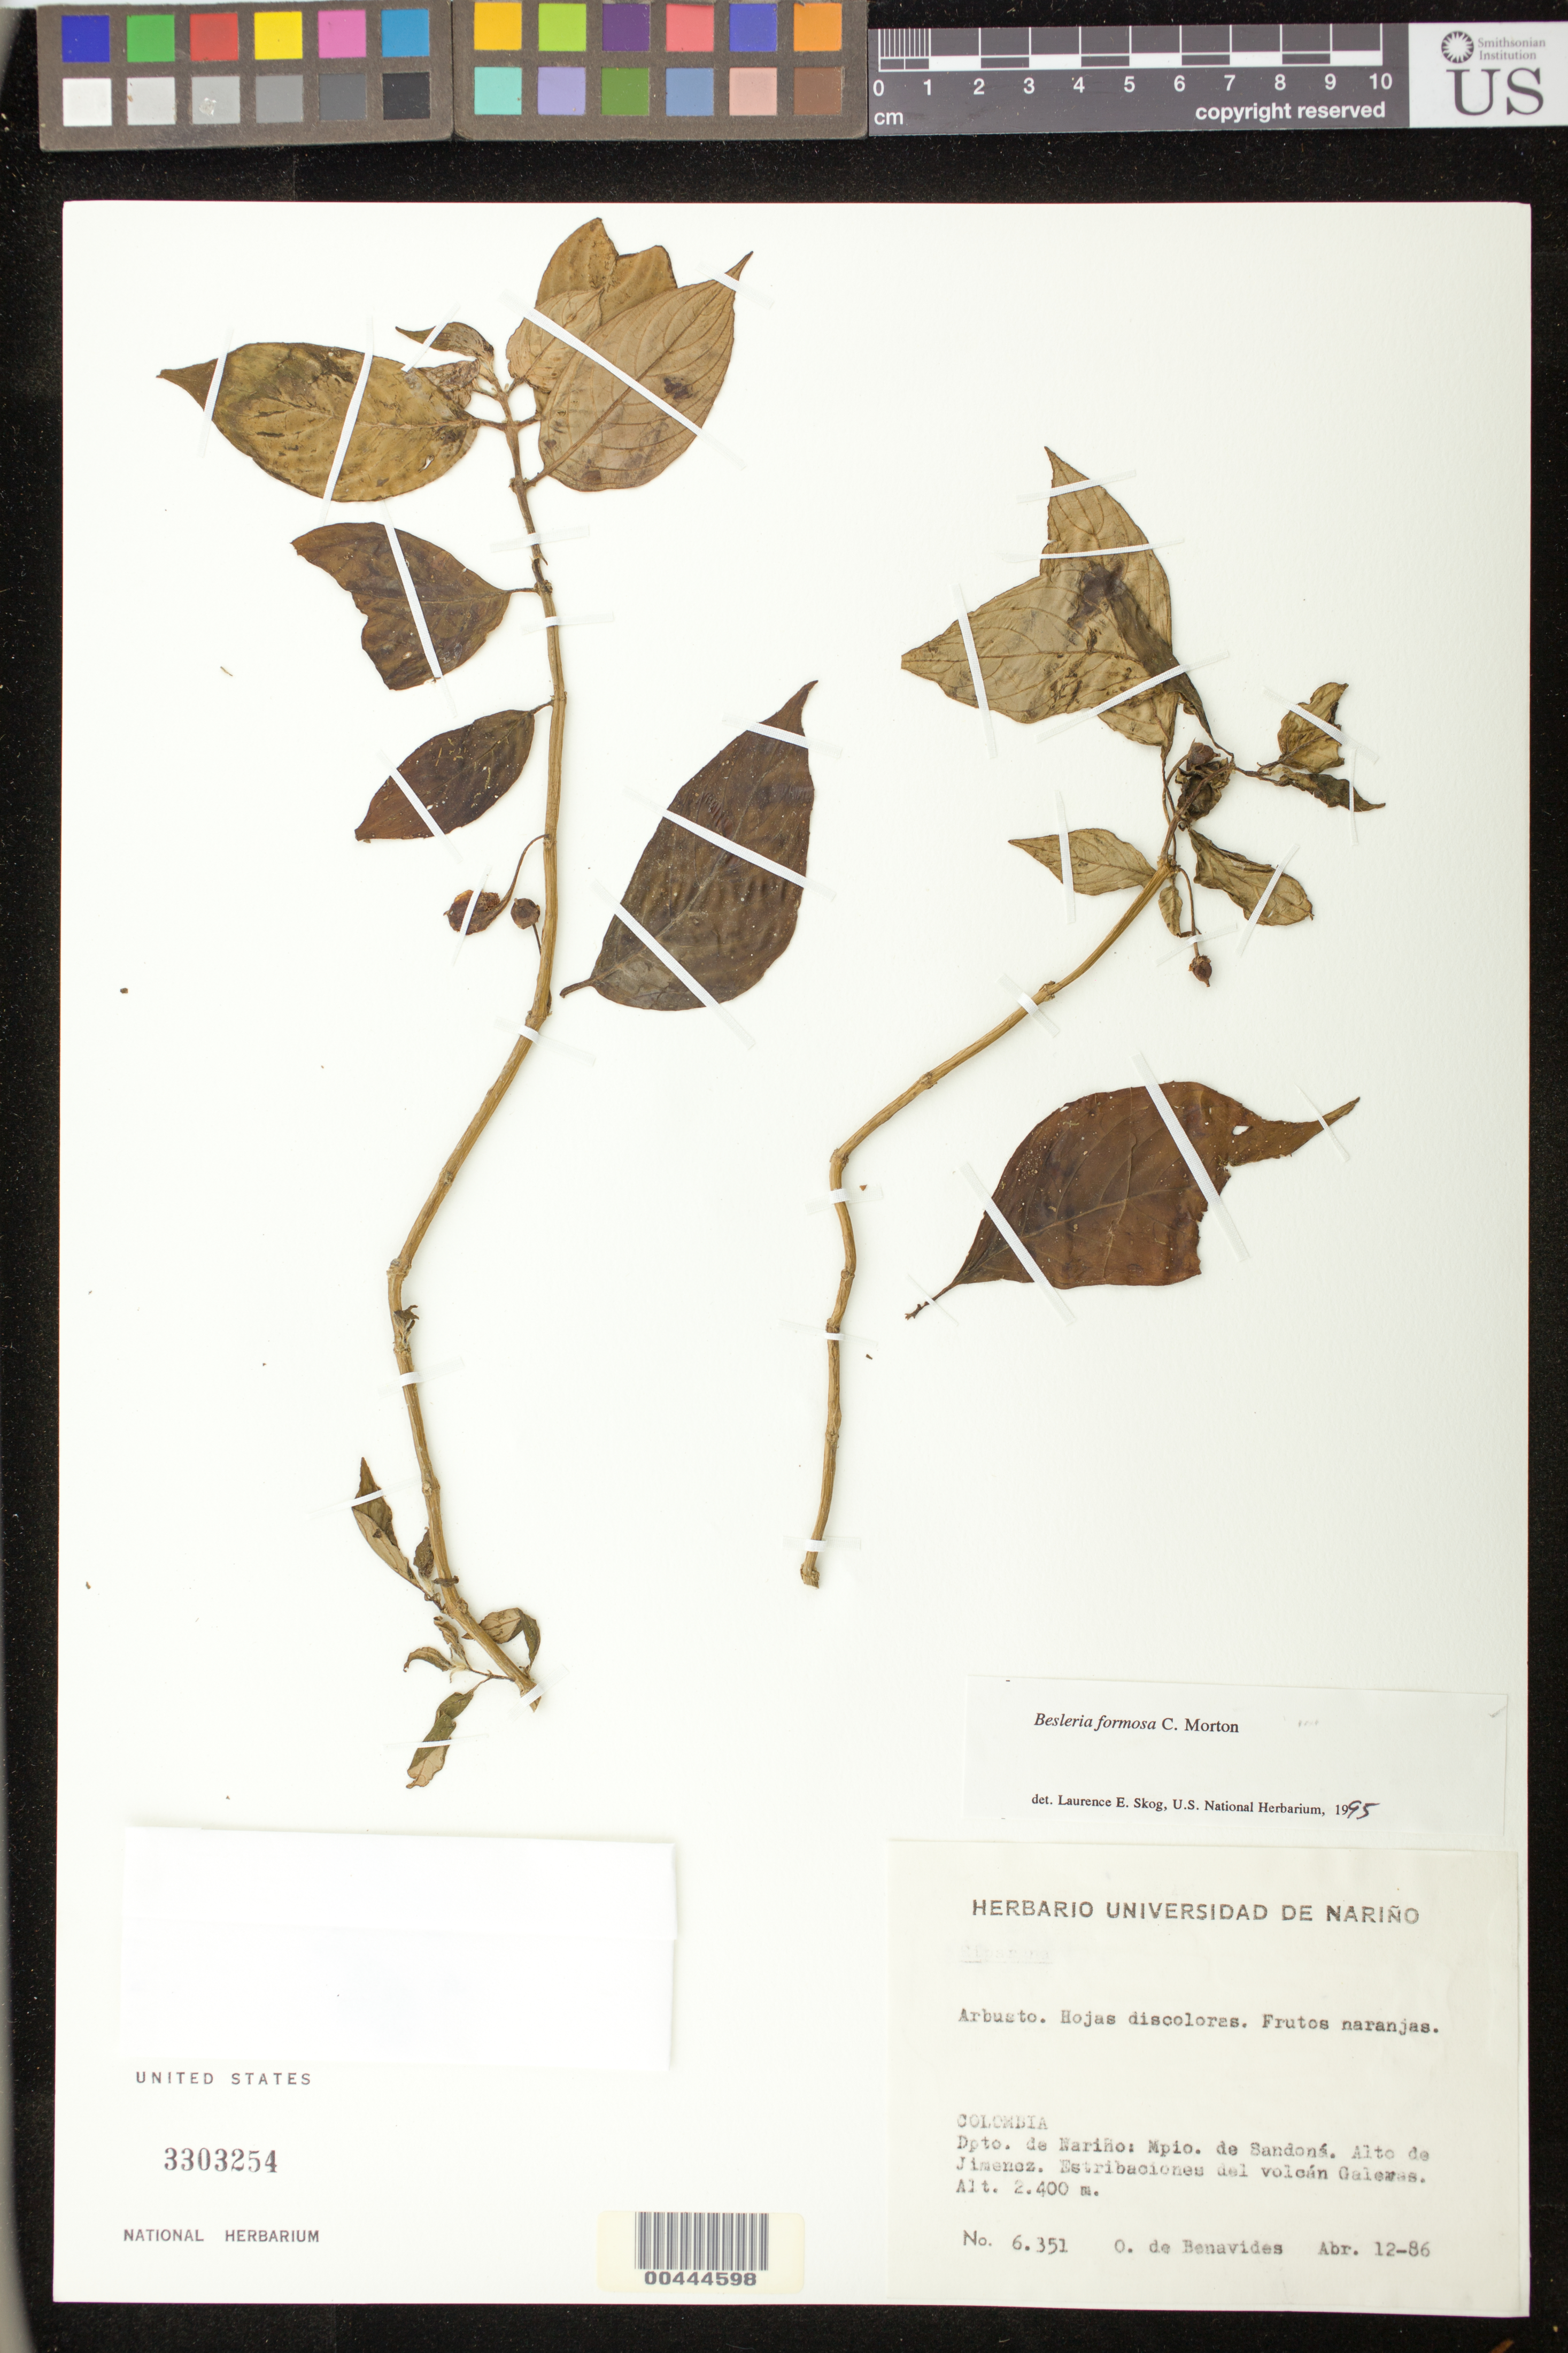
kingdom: Plantae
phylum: Tracheophyta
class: Magnoliopsida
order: Lamiales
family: Gesneriaceae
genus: Besleria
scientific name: Besleria amabilis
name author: C.V. Morton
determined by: Skog, Laurence E.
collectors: Olga S. de Benavides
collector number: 6351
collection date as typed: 12 Apr 1986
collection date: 1986-04-12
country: Colombia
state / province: Nariño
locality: Sandona, Alto de Jimenez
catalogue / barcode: US 3303254